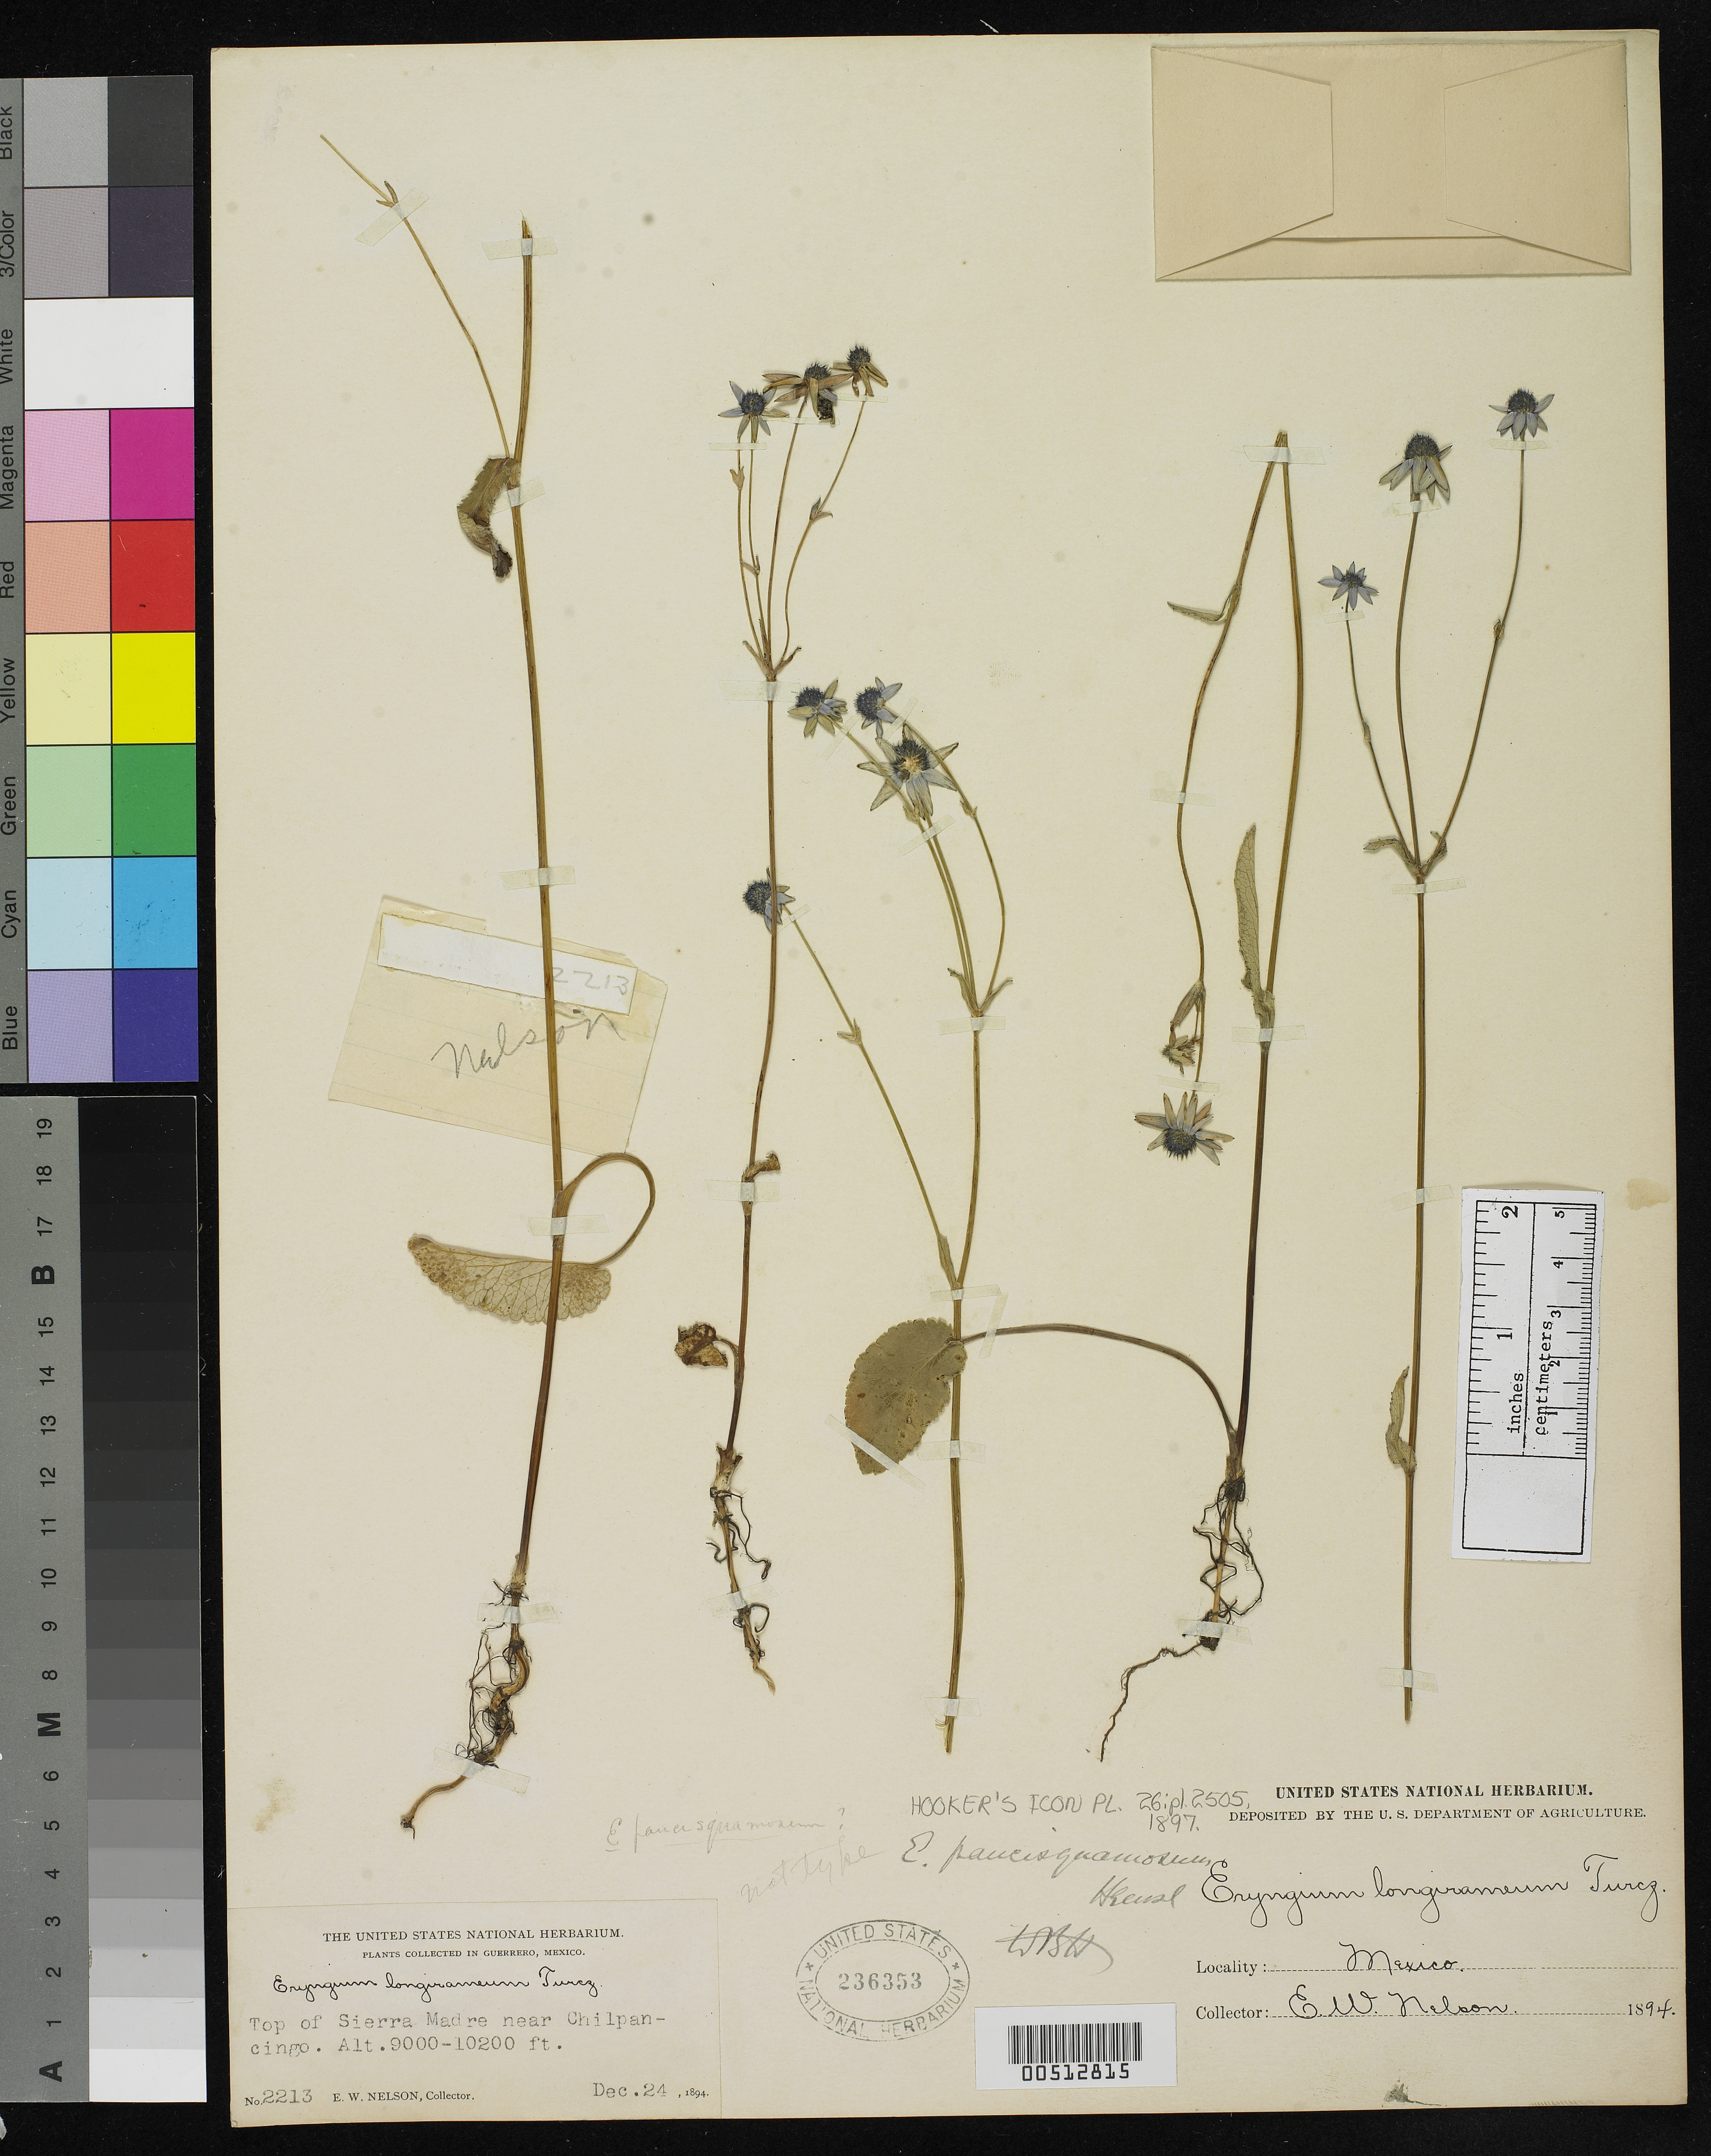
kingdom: Plantae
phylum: Tracheophyta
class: Magnoliopsida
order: Apiales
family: Apiaceae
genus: Eryngium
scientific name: Eryngium paucisquamosum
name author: Hemsl. in Hook. f.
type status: Syntype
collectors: E. W. Nelson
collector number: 2213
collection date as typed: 24 Dec 1894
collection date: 1894-12-24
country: Mexico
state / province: Guerrero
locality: Top of Sierra Madre near Chilpancingo.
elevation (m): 2743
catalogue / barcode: US 236353